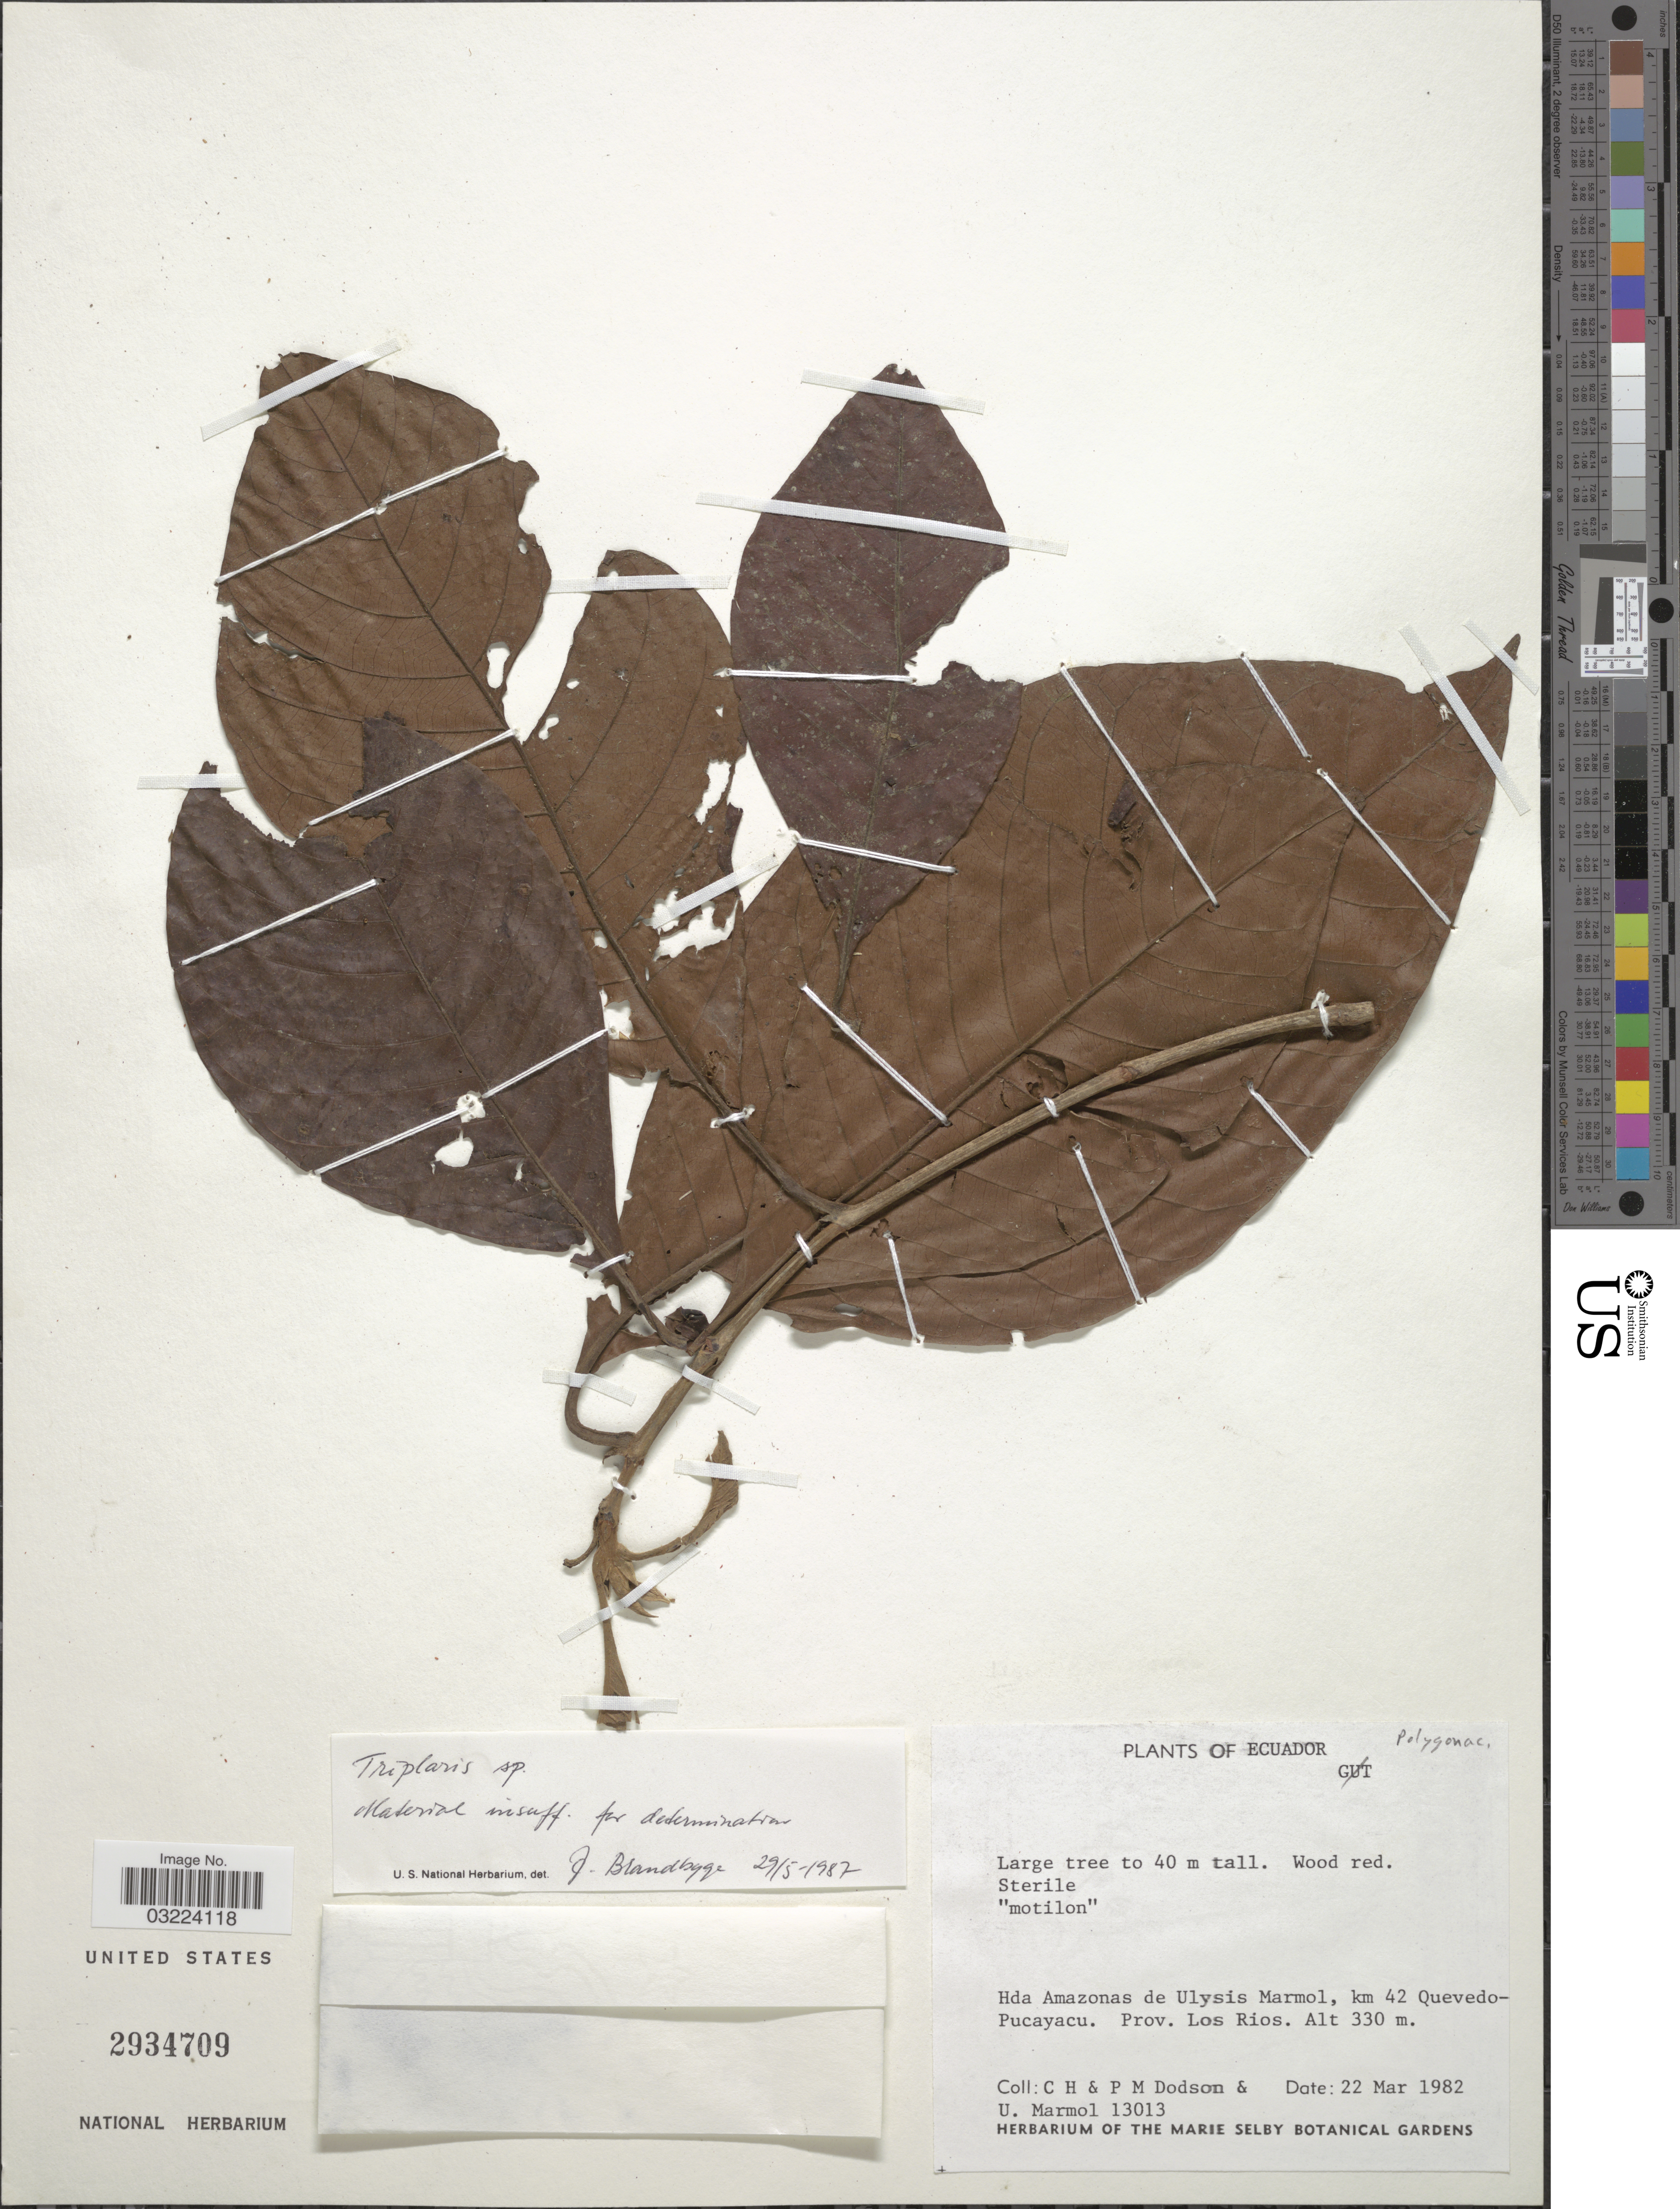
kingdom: Plantae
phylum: Tracheophyta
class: Magnoliopsida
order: Caryophyllales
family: Polygonaceae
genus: Triplaris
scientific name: Triplaris sp.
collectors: C. H. Dodson, P. M. Dodson & U. Marmol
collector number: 13013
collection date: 1982-03-22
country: Ecuador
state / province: Los Ríos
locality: Hda Amazonas de Ulysis Marmol, km 42 Quevedo-Pucayacu.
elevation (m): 330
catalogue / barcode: US 2934709